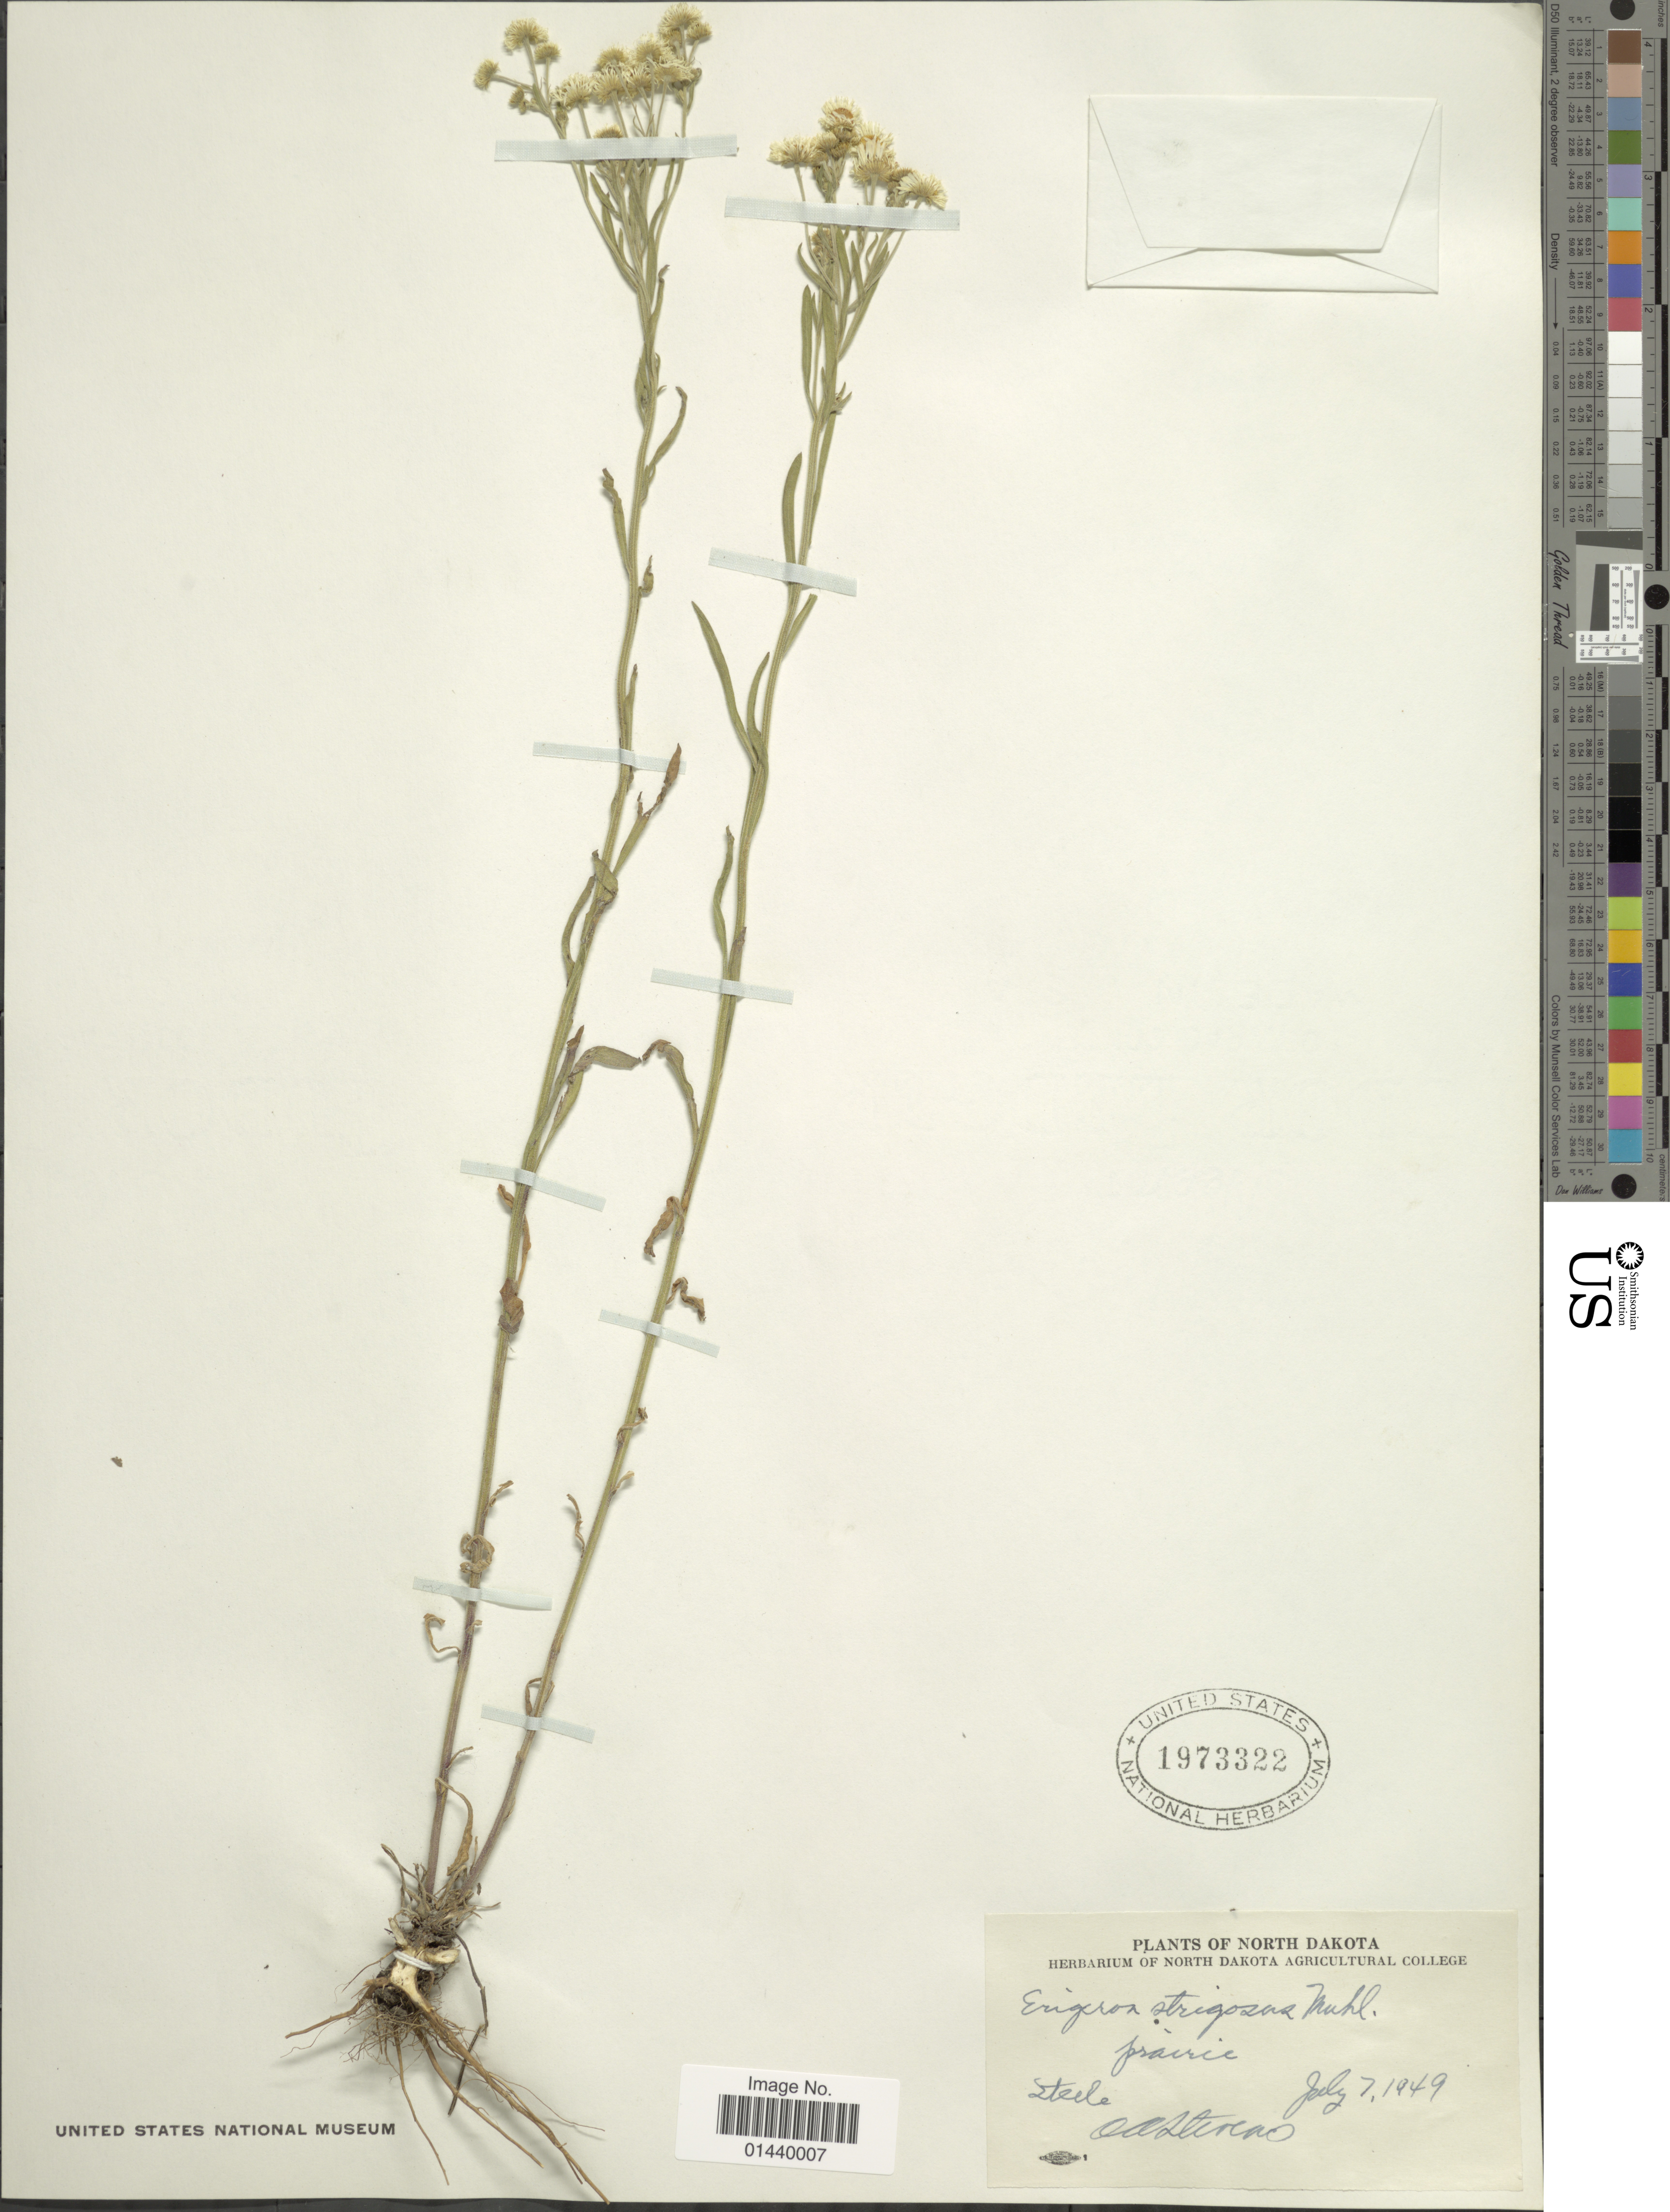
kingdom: Plantae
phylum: Tracheophyta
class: Magnoliopsida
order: Asterales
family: Asteraceae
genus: Erigeron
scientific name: Erigeron strigosus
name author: Muhl. ex Willd.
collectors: O. A. Stevens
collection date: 1949-07-07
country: United States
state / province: North Dakota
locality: Steele.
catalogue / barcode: US 1973322